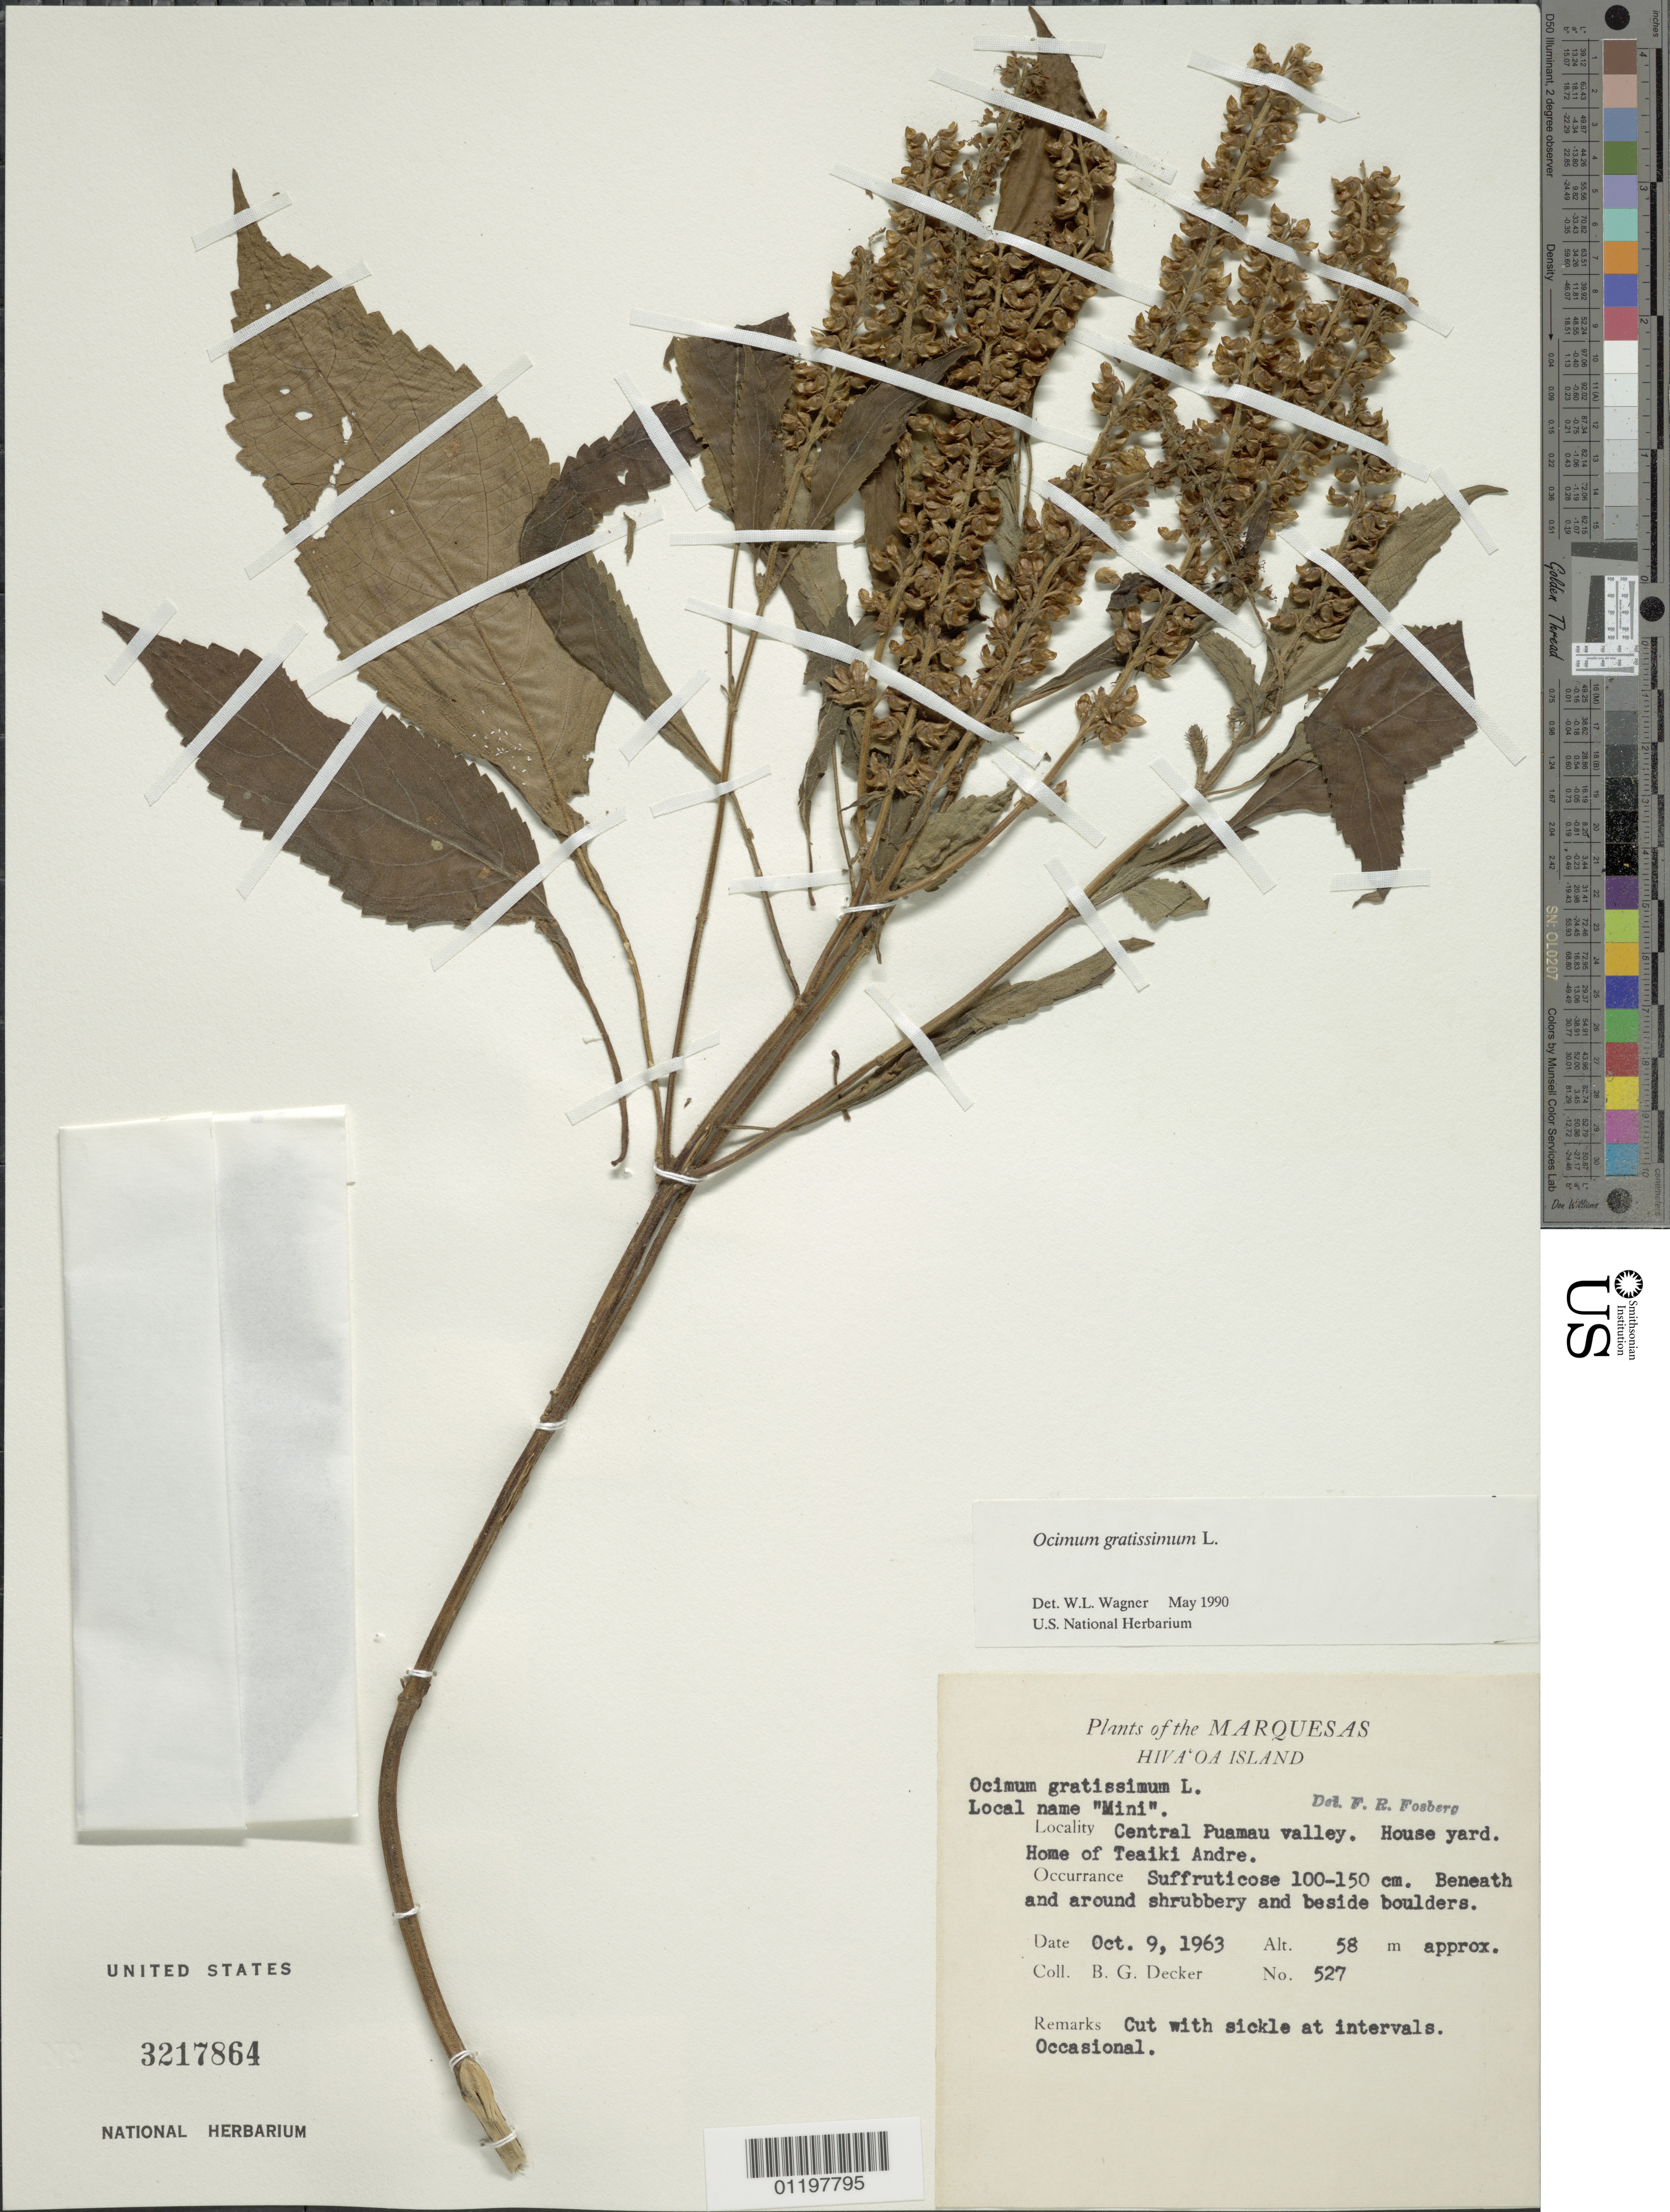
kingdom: Plantae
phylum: Tracheophyta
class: Magnoliopsida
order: Lamiales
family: Lamiaceae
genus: Ocimum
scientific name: Ocimum gratissimum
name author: L.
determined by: Wagner, W. L., (BOT), Smithsonian Institution - National Museum of Natural History (UNITED STATES)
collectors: B. G. Decker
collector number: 527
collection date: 1963-10-09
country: French Polynesia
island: Hiva Oa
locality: central Puamau Valley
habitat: House yard of Teaiki Andre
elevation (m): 58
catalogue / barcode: US 3217864